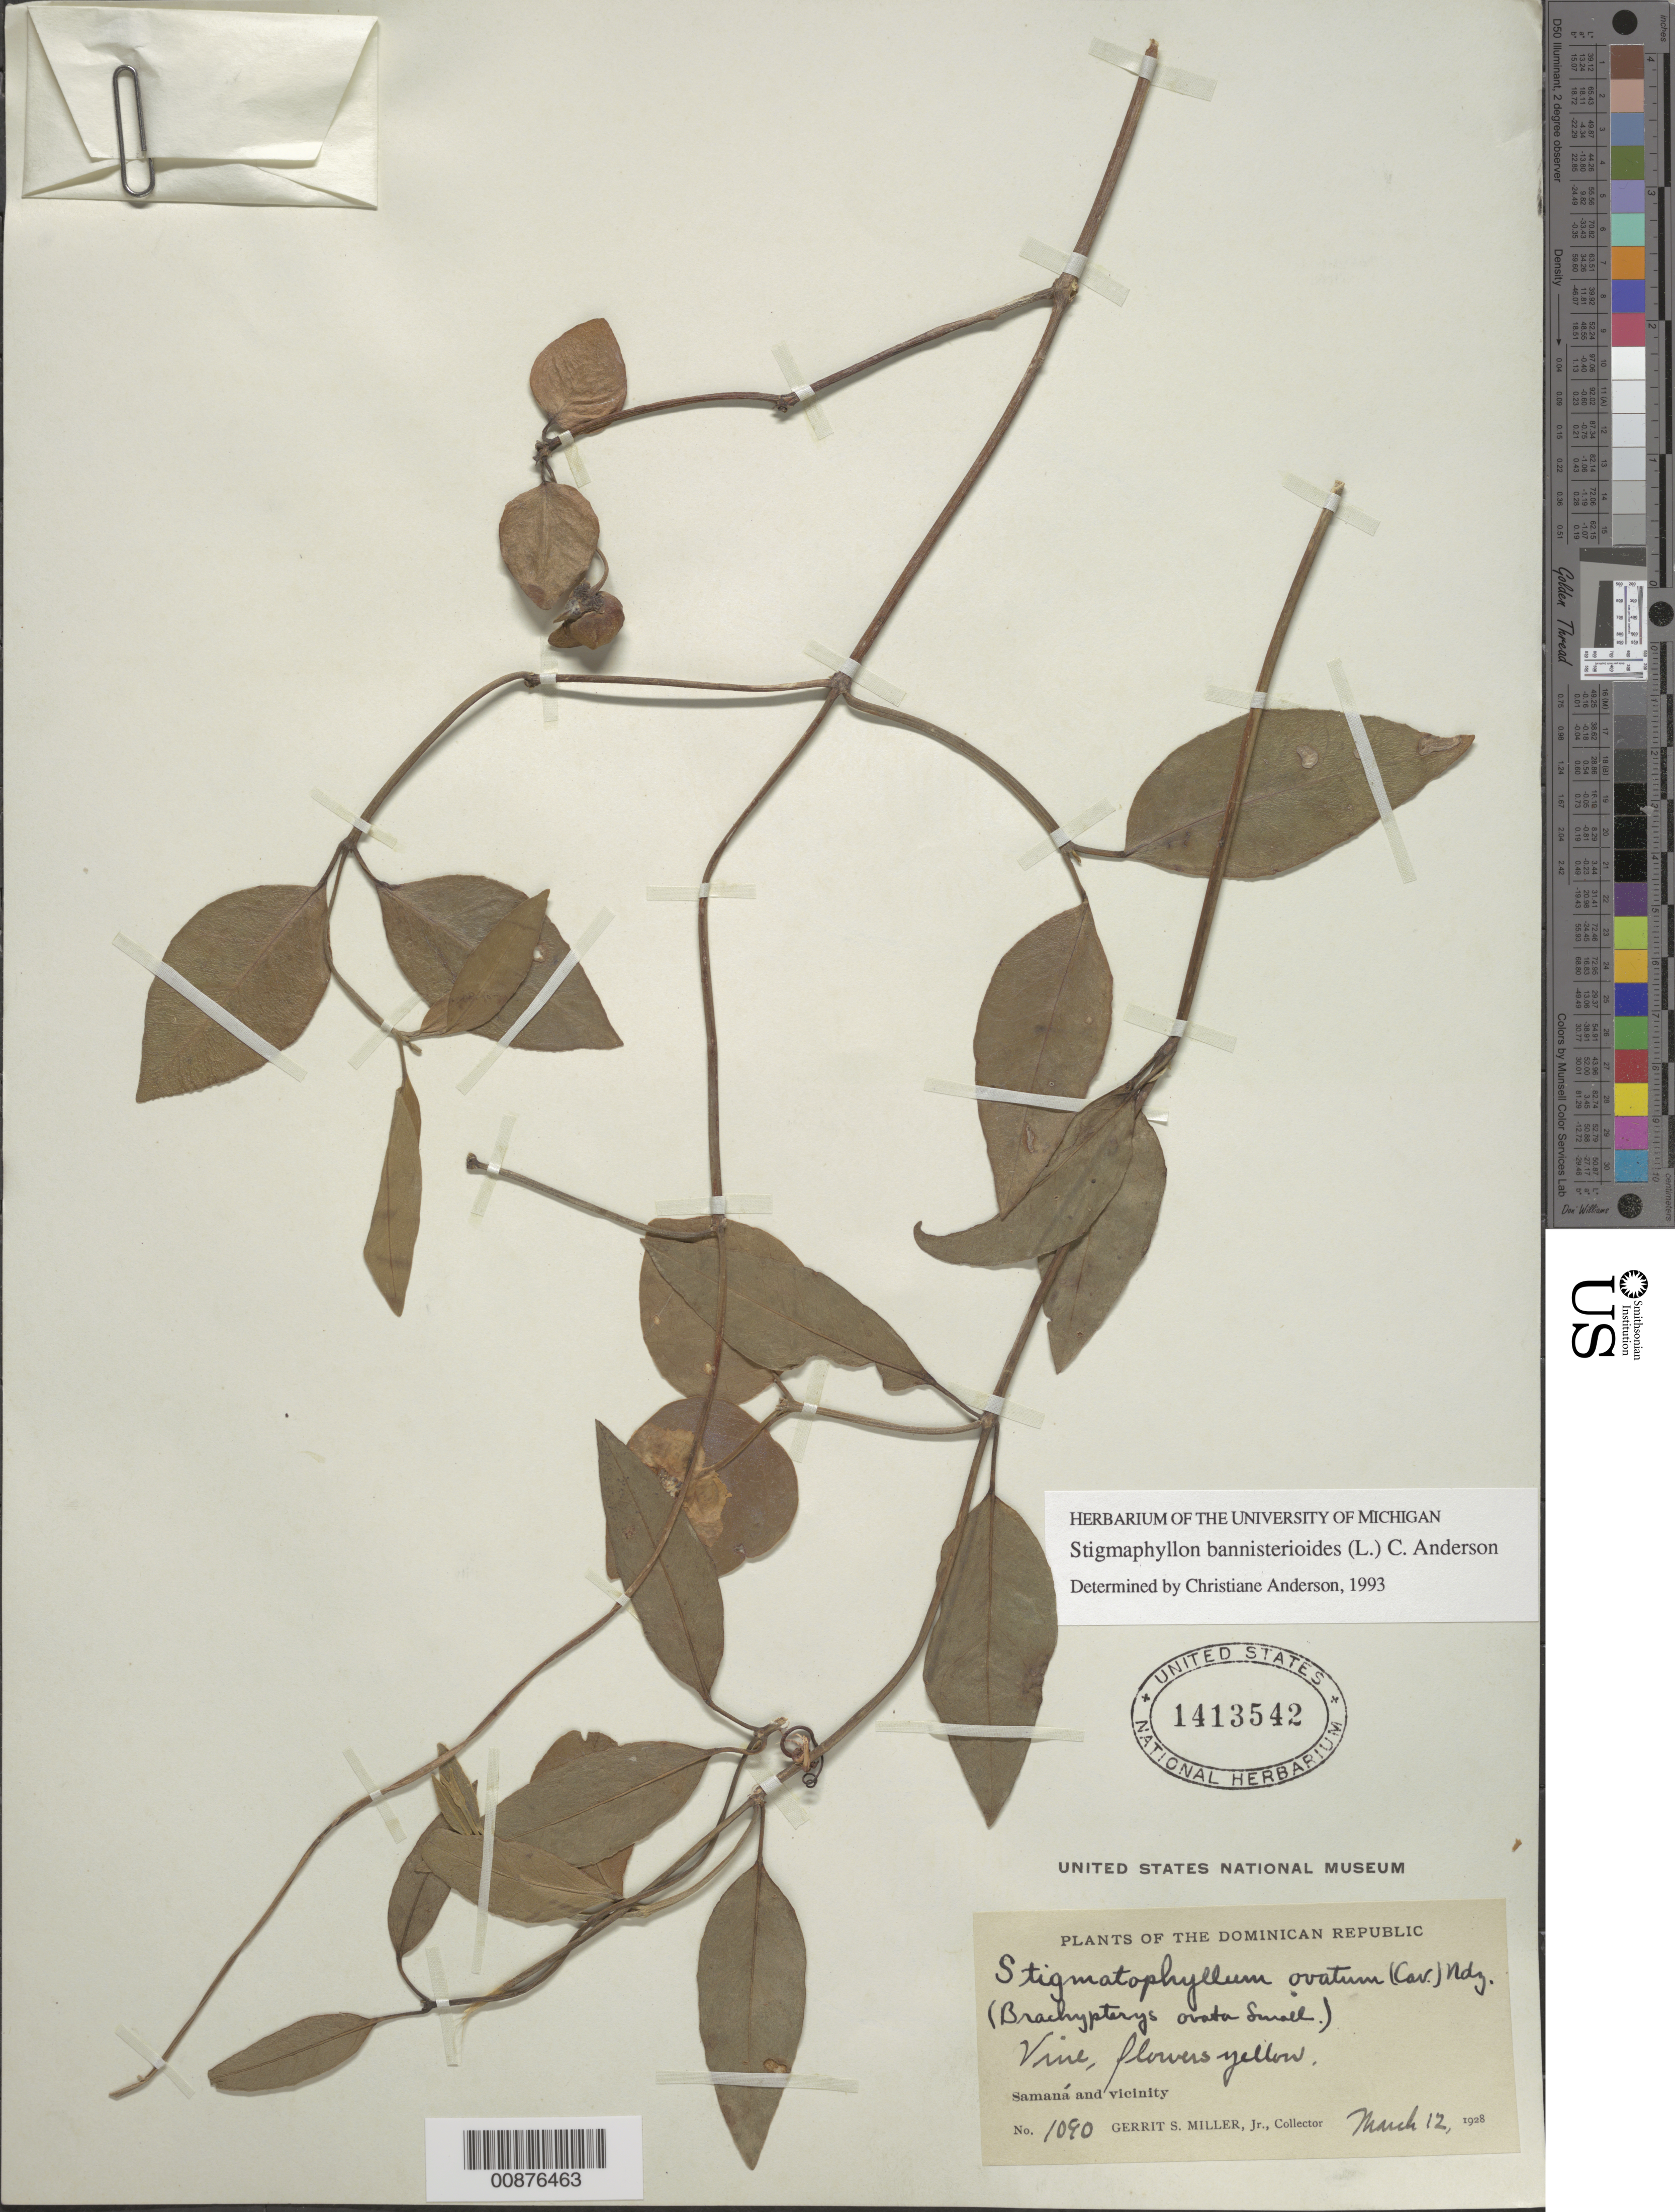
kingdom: Plantae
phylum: Tracheophyta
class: Magnoliopsida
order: Malpighiales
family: Malpighiaceae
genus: Stigmaphyllon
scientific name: Stigmaphyllon bannisterioides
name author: (L.) C.E. Anderson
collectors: G. S. Miller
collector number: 1090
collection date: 1928-03-12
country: Dominican Republic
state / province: Samaná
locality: Samaná and vicinity.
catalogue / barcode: US 1413542